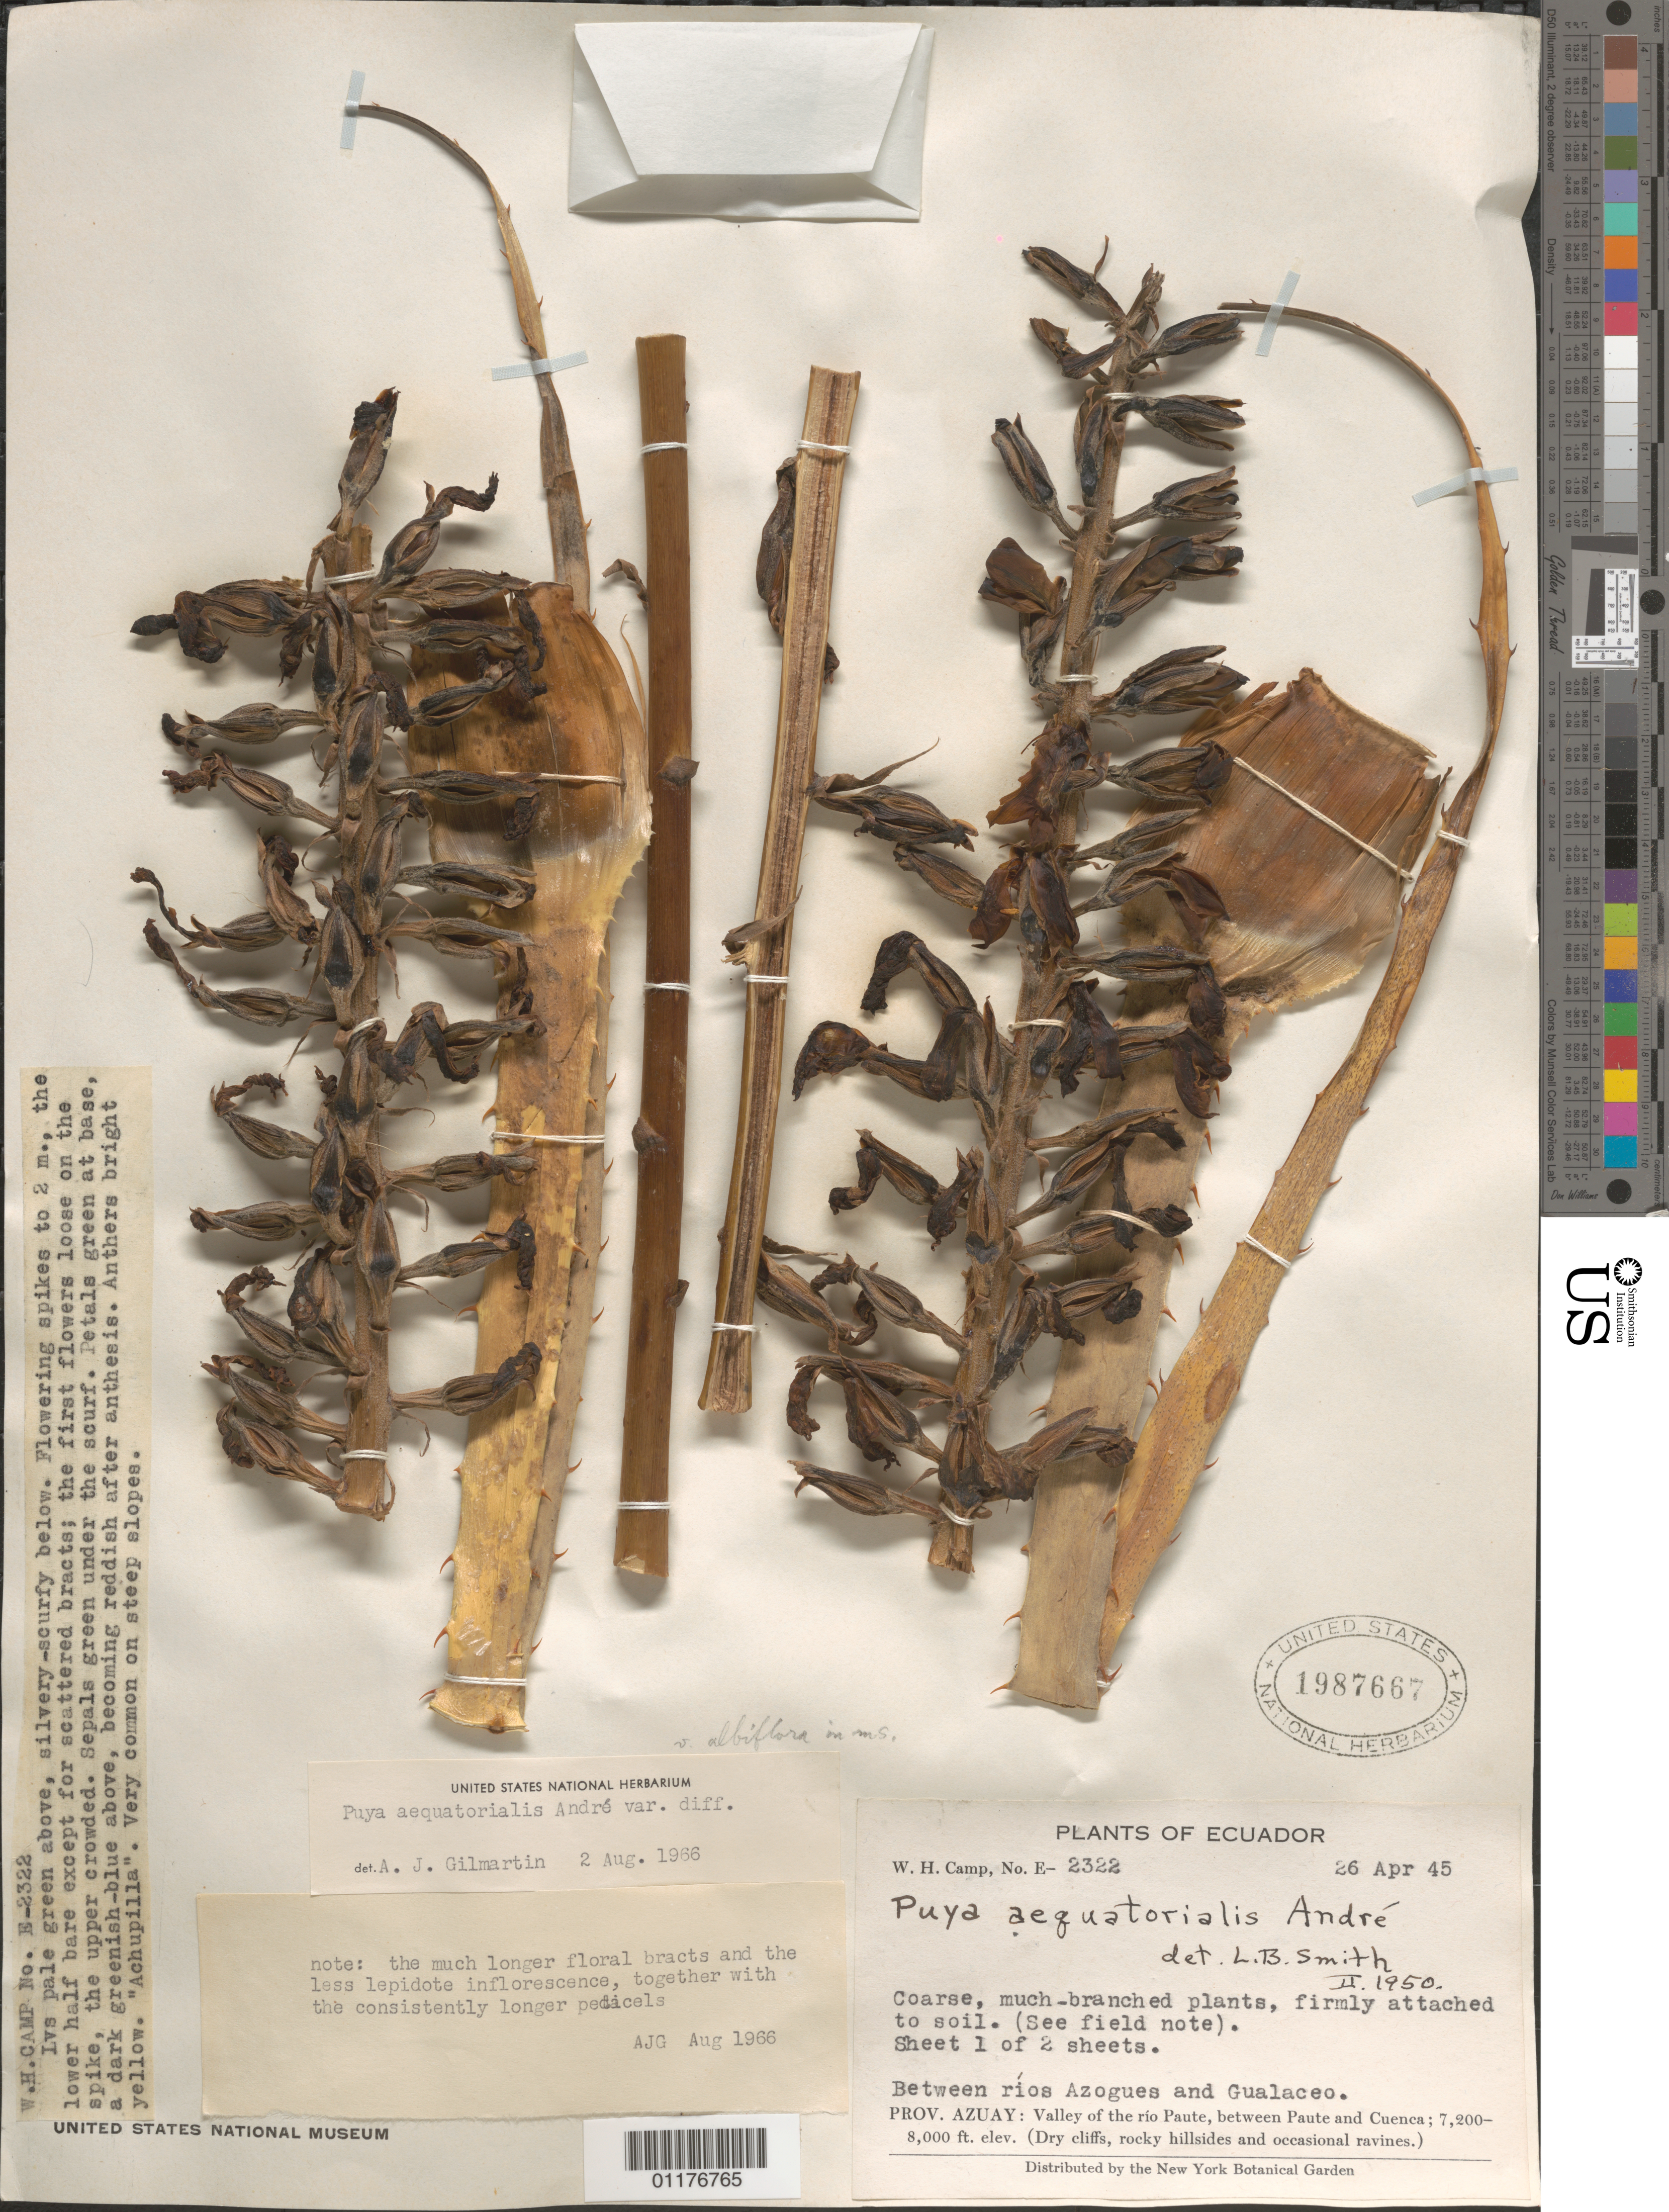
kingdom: Plantae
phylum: Tracheophyta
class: Liliopsida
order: Poales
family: Bromeliaceae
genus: Puya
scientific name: Puya aequatorialis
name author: André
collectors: W. H. Camp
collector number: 2322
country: Ecuador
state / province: Azuay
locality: Between Rios Azogues and Gualaceo, Valley of the Rio Paute, between Paute and Cuenea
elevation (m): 2195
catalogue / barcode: US 1987667